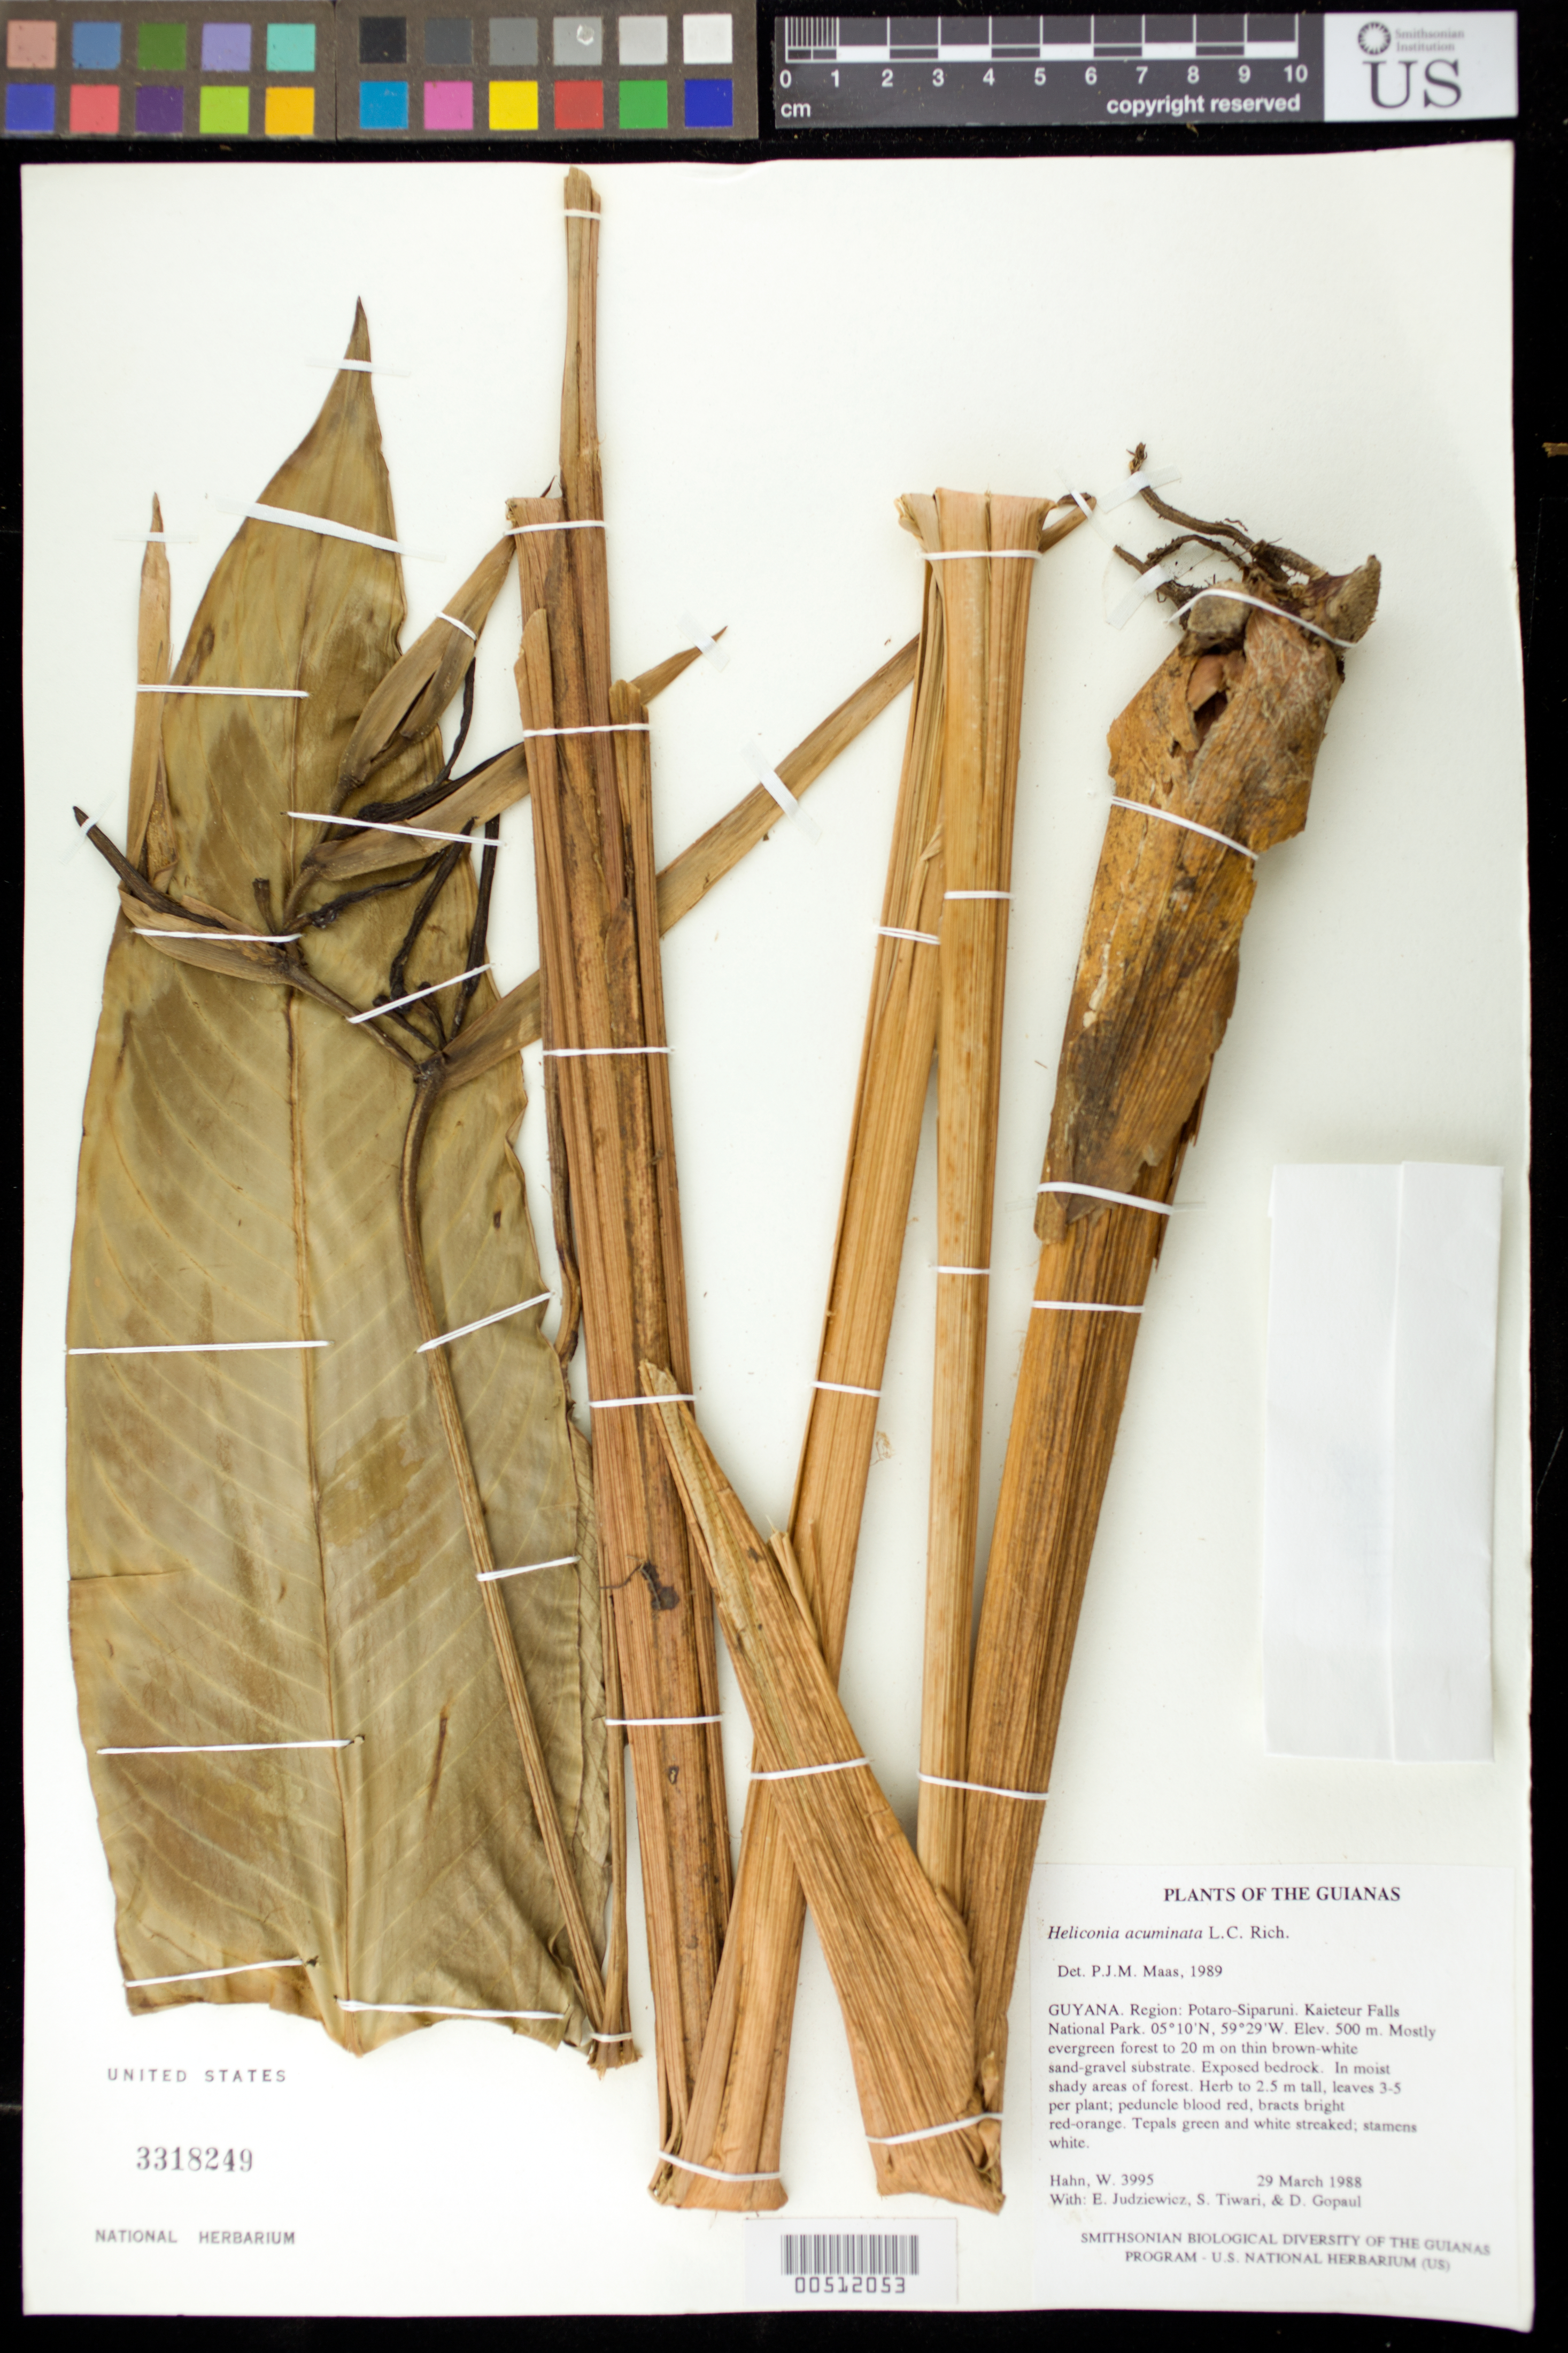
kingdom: Plantae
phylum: Tracheophyta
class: Liliopsida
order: Zingiberales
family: Heliconiaceae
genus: Heliconia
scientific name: Heliconia acuminata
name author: A. Rich.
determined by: Maas, Paul J. M.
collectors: W. Hahn, E. J. Judziewicz, S. Tiwari & D. Gopaul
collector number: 3995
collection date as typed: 29 March 1988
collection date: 1988-03-29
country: Guyana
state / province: Potaro-Siparuni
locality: Kaieteur Falls National Park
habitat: Mostly evergreen forest to 20 m on thin brown-white sand-gravel substrate. Exposed bedrock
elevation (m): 500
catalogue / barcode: US 3318249